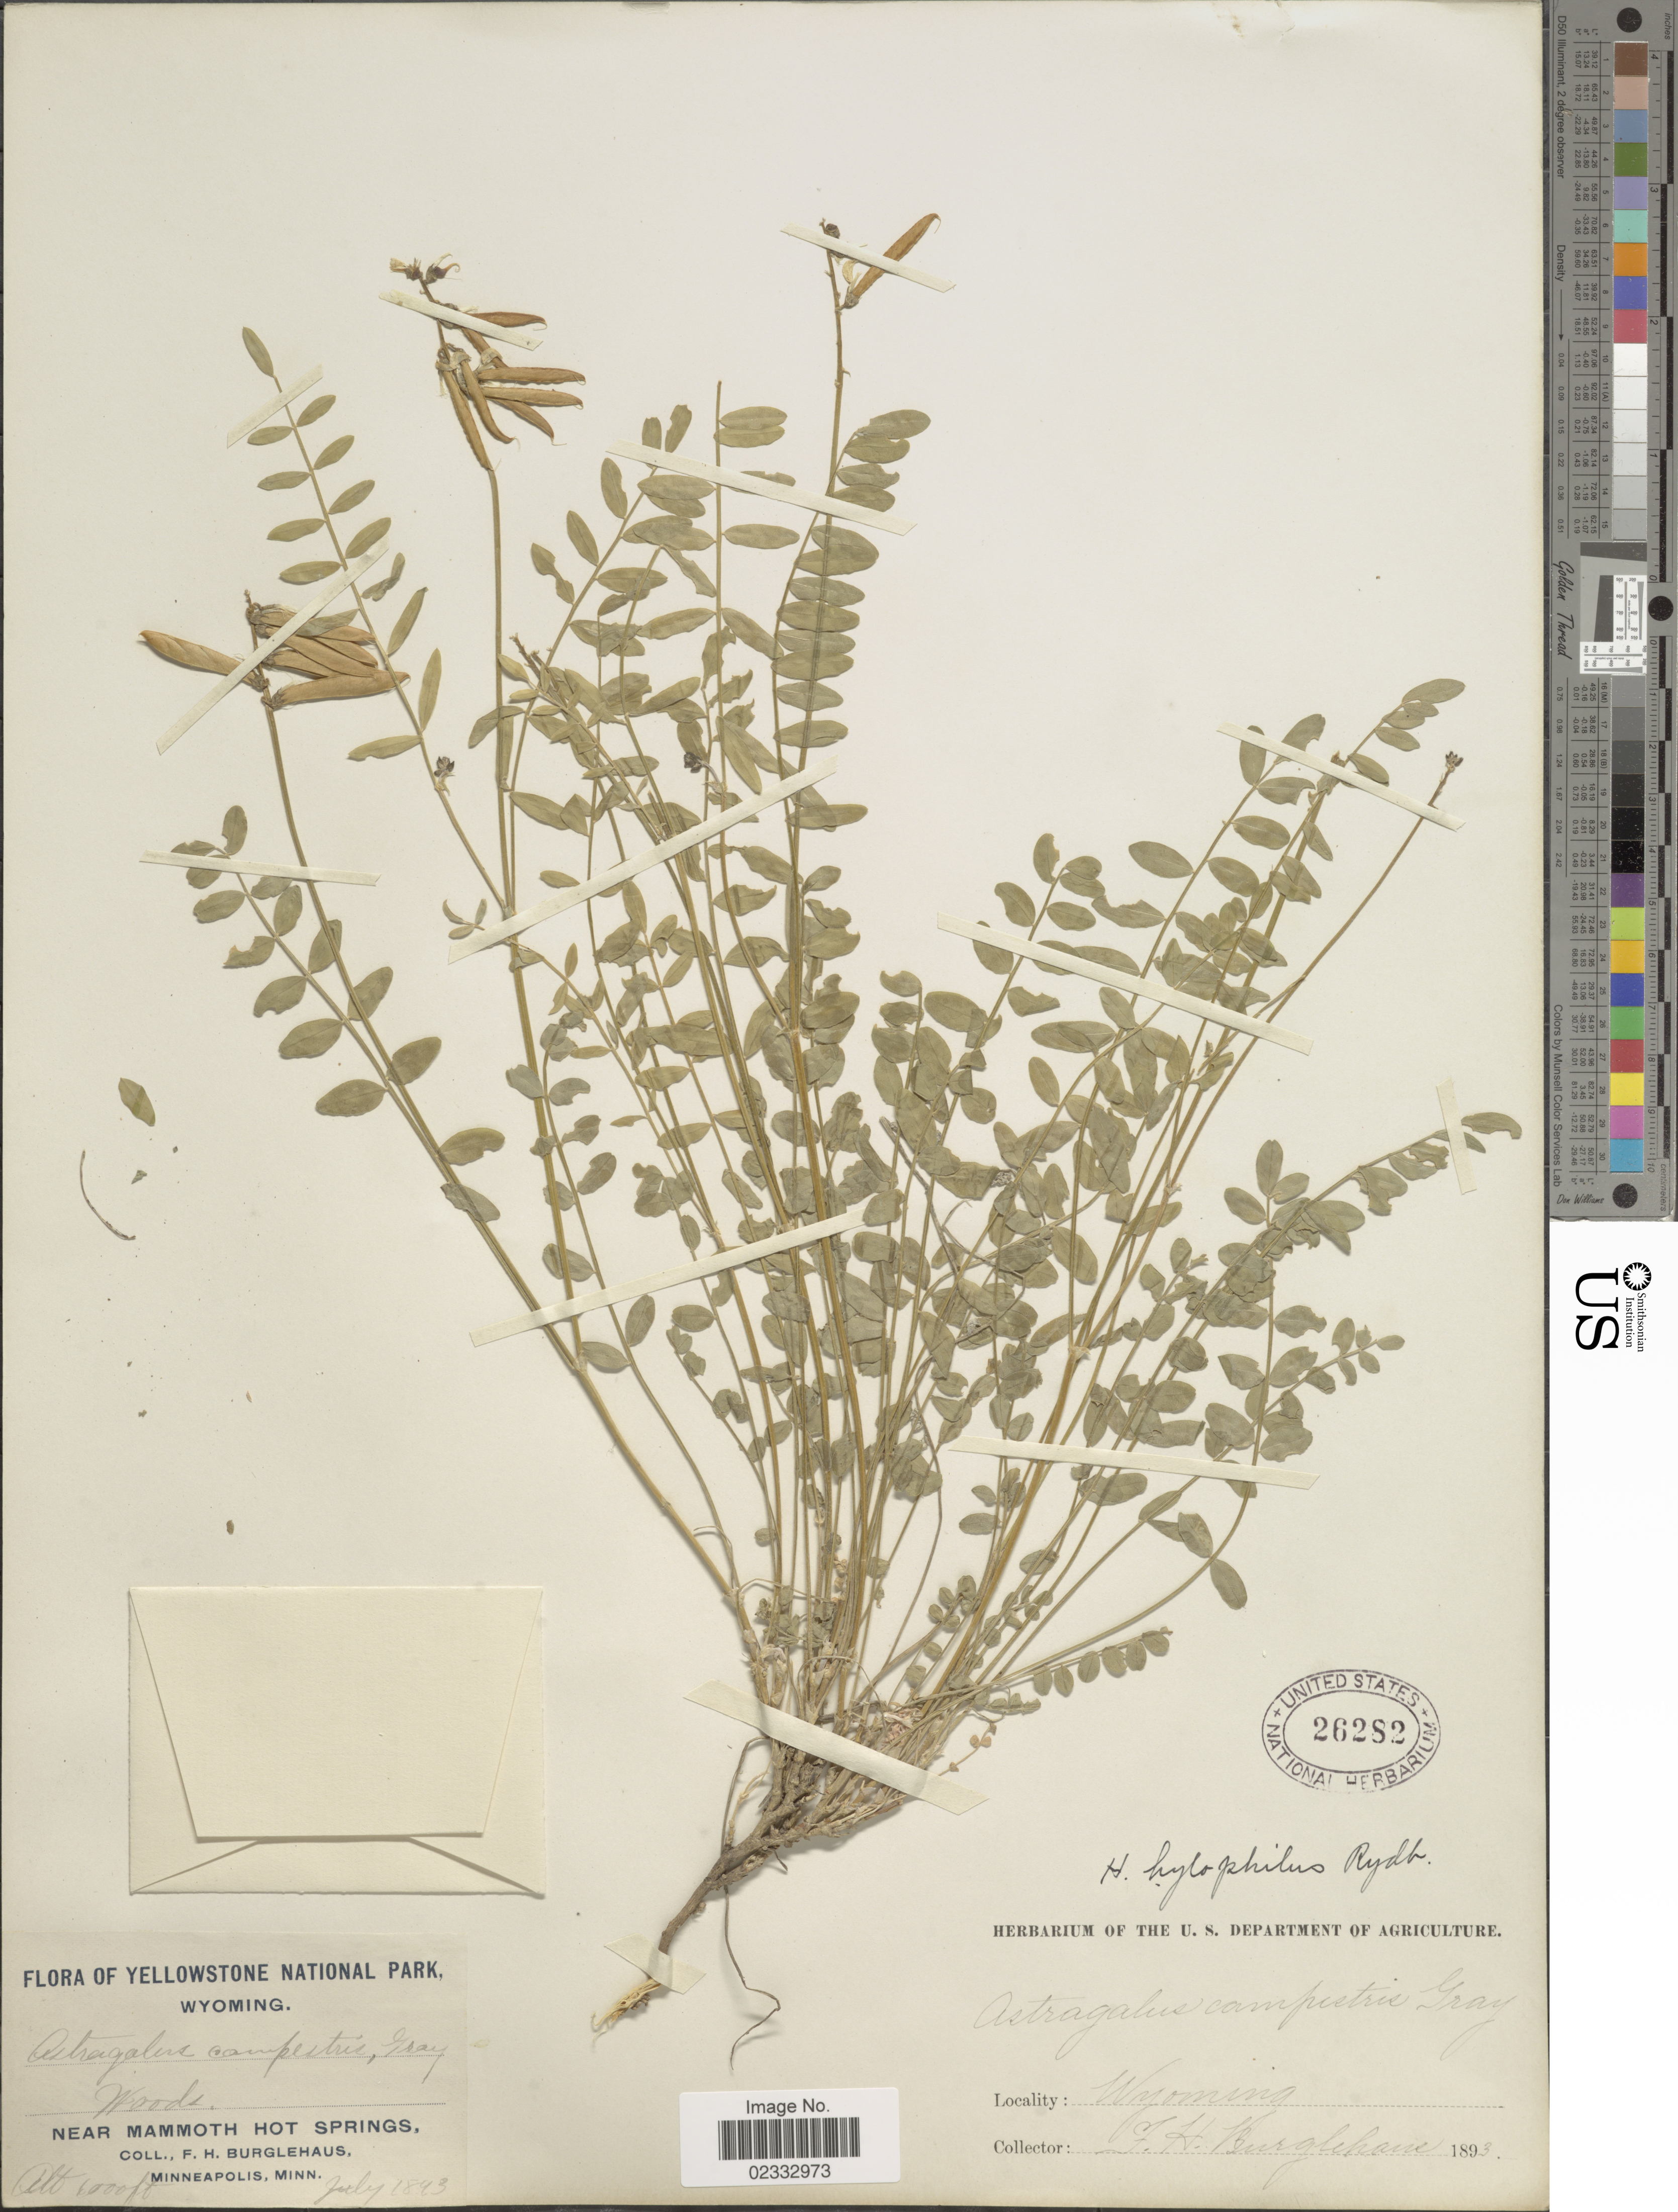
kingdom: Plantae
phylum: Tracheophyta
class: Magnoliopsida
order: Fabales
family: Fabaceae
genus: Astragalus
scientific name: Astragalus miser var. hylophilus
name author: (Rydb.) Barneby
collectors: F. Burglehaus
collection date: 1893-07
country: United States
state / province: Wyoming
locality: Yellowstone National Park, Near Mammoth Hot Springs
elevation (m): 305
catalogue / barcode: US 26282